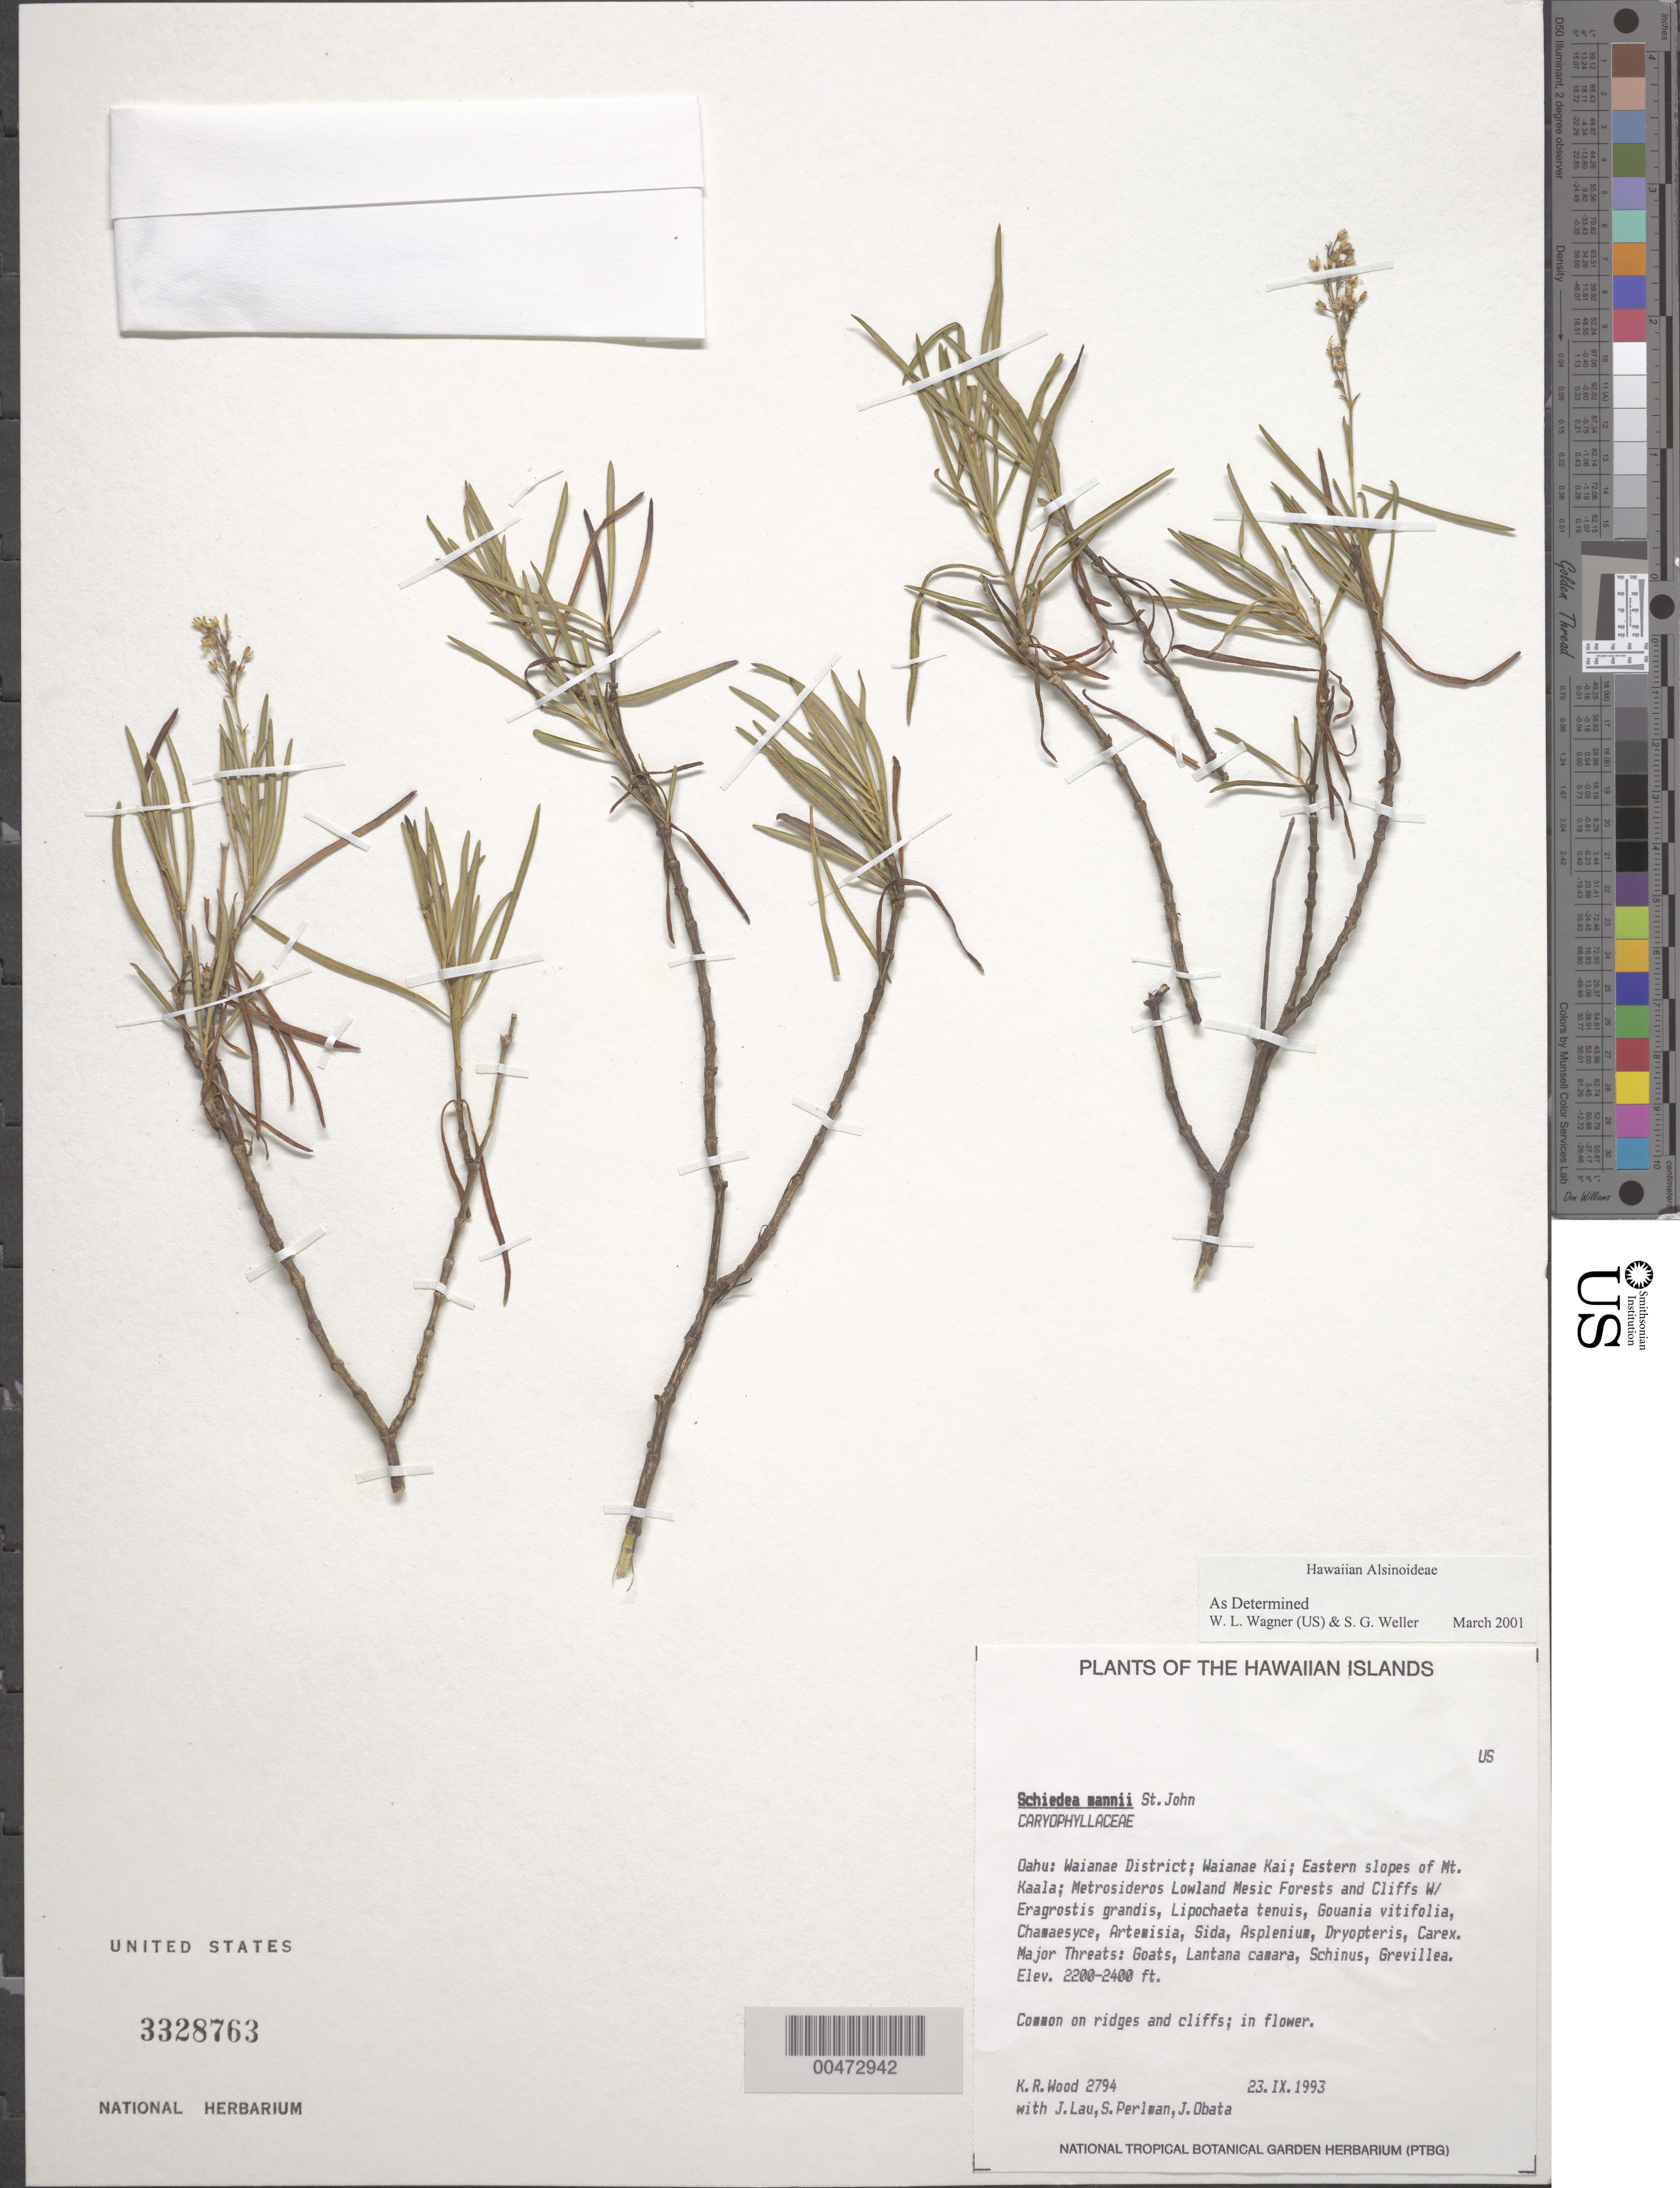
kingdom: Plantae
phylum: Tracheophyta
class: Magnoliopsida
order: Caryophyllales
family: Caryophyllaceae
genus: Schiedea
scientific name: Schiedea mannii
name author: H. St. John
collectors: K. R. Wood, J. Lau, S. P. Perlman & J. Obata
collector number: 2794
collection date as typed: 23 Sep 1993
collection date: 1993-09-23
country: United States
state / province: Hawaii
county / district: Honolulu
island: Oahu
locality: Waianae Dist, Waianae Kai, E slopes of Mt Kaala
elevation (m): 671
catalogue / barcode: US 3328763